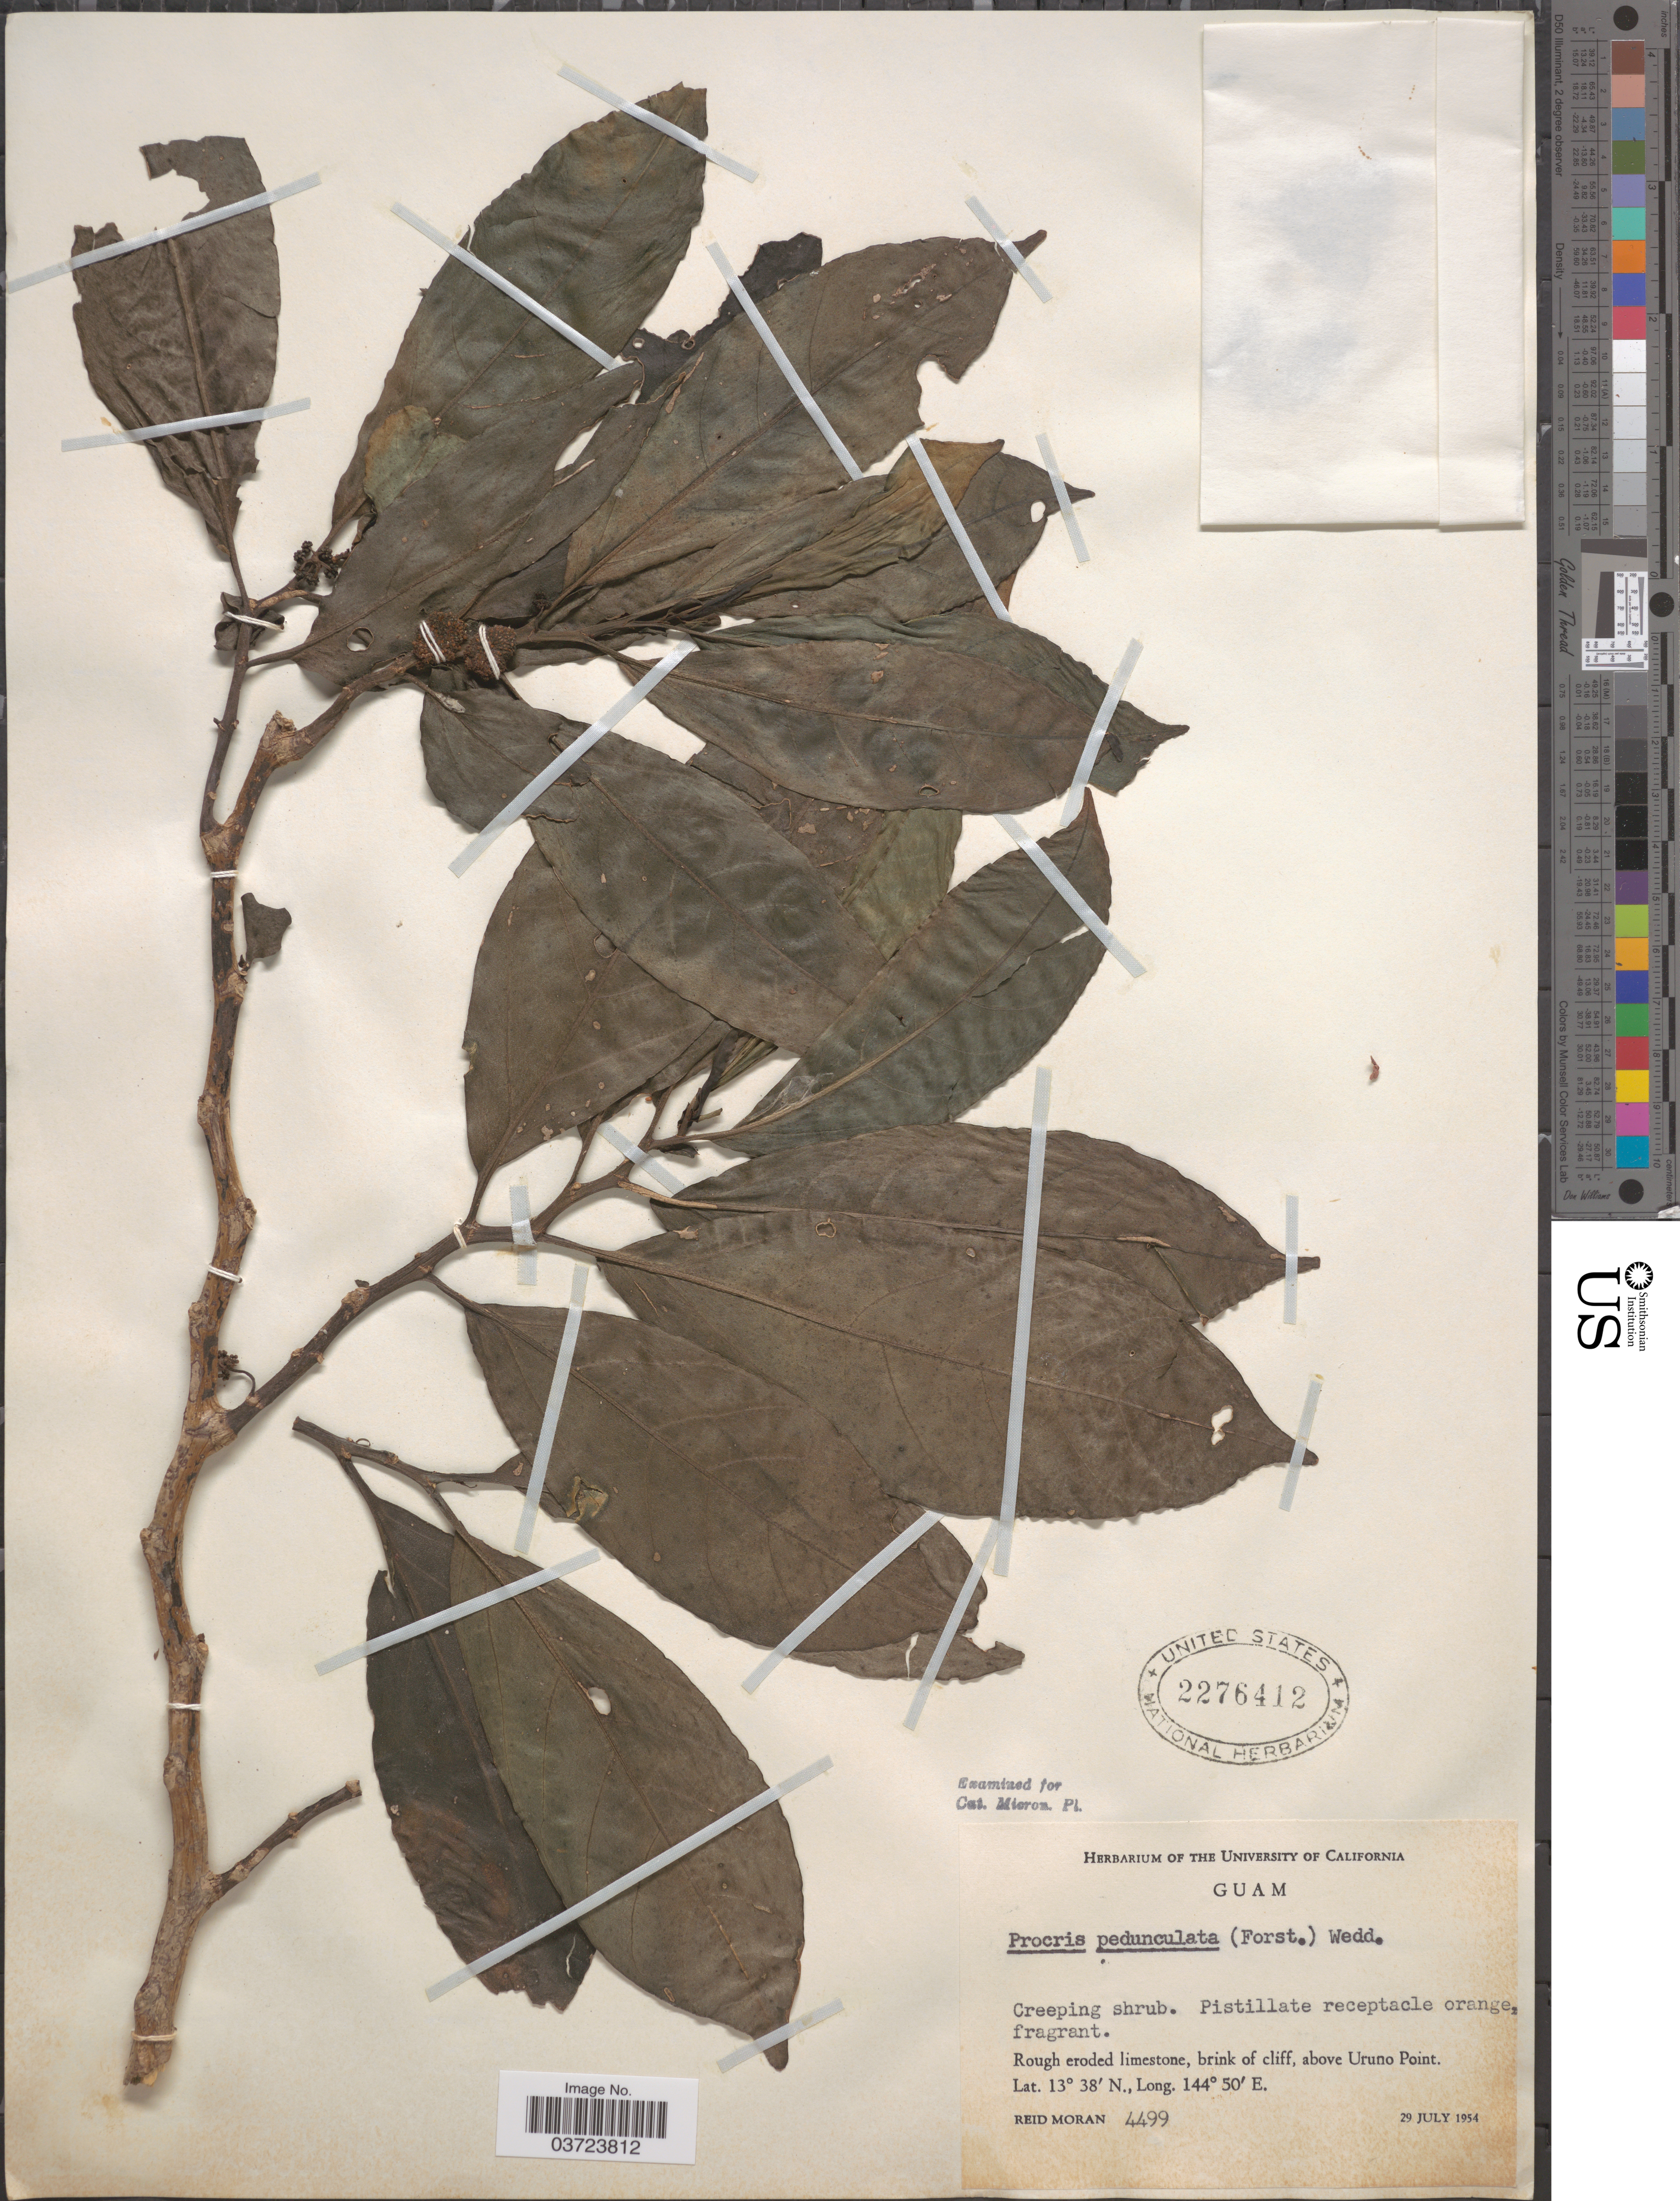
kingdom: Plantae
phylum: Tracheophyta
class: Magnoliopsida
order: Rosales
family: Urticaceae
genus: Procris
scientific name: Procris pedunculata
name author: (J.R. Forst. & G. Forst.) Wedd.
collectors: R. Moran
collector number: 4499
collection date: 1954-07-29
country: Guam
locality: Above Uruno Point.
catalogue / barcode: US 2276412